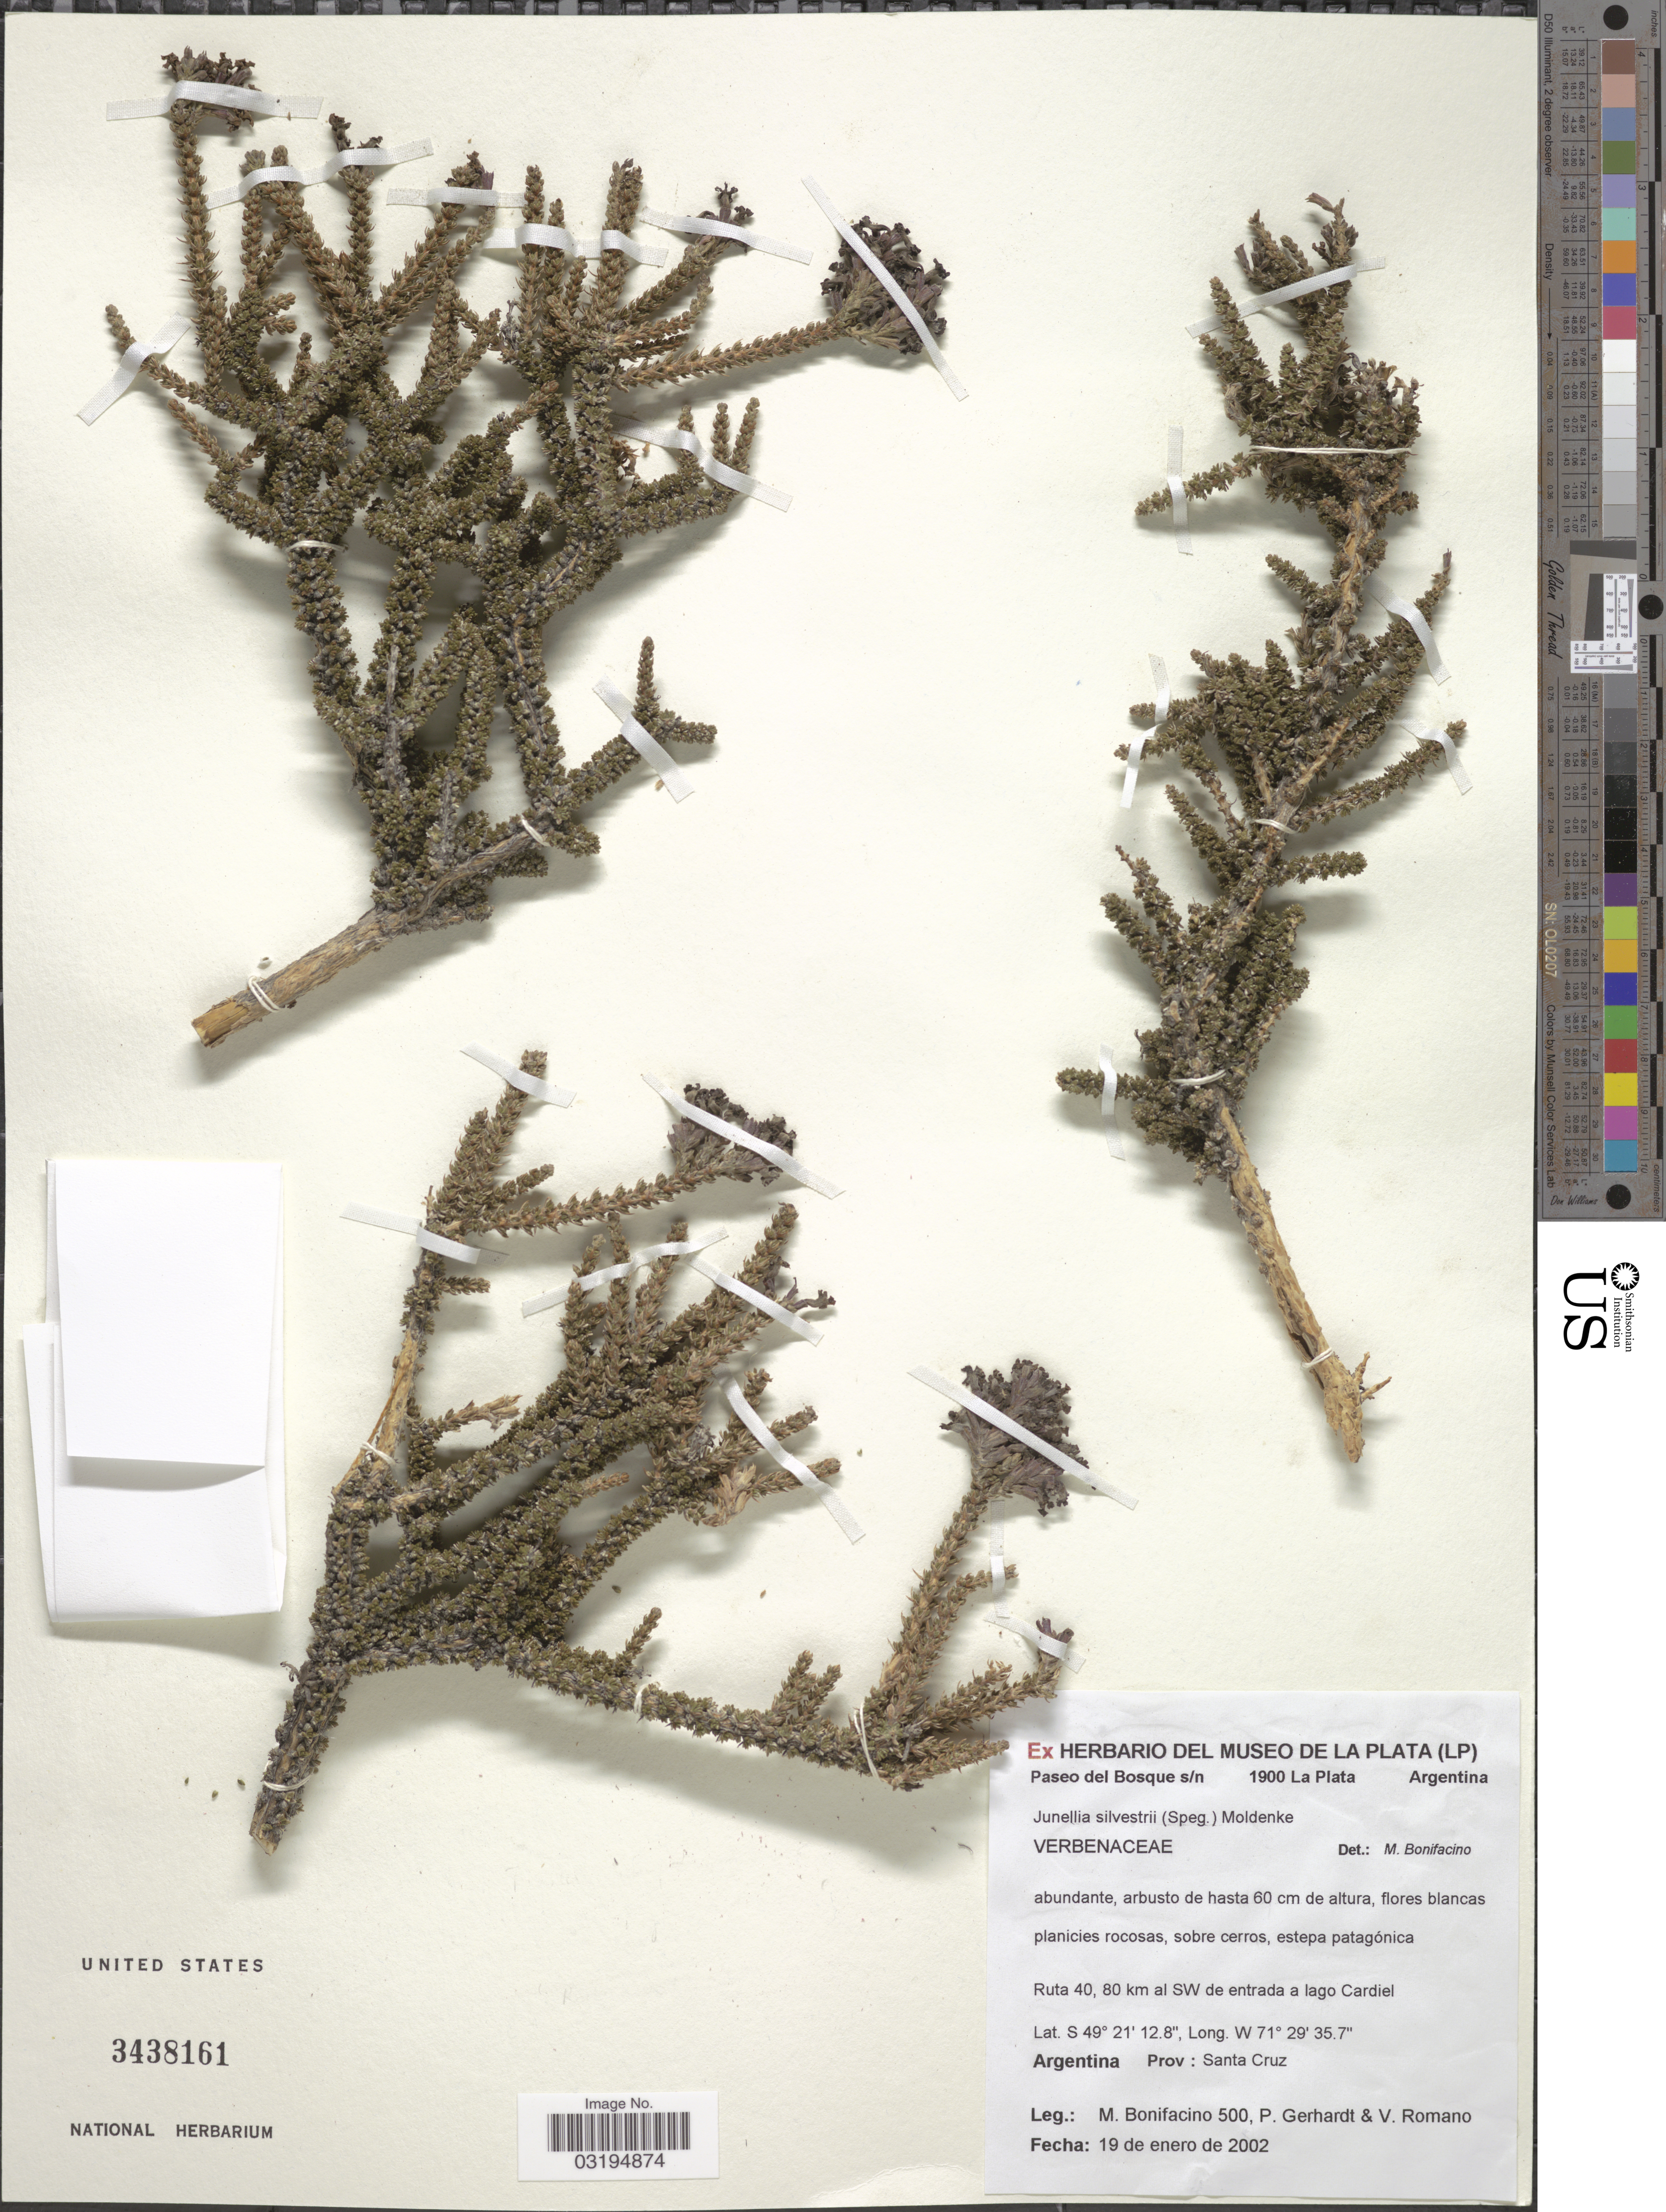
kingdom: Plantae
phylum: Tracheophyta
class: Magnoliopsida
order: Lamiales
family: Verbenaceae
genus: Junellia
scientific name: Junellia silvestrii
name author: (Speg.) Moldenke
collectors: M. Bonifacino, P. Gerhardt & V. Romano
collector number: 0500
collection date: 2002-01-19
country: Argentina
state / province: Santa Cruz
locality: Ruta 40, 80 km al SW de entrada a lago Cardiel.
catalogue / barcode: US 3438161